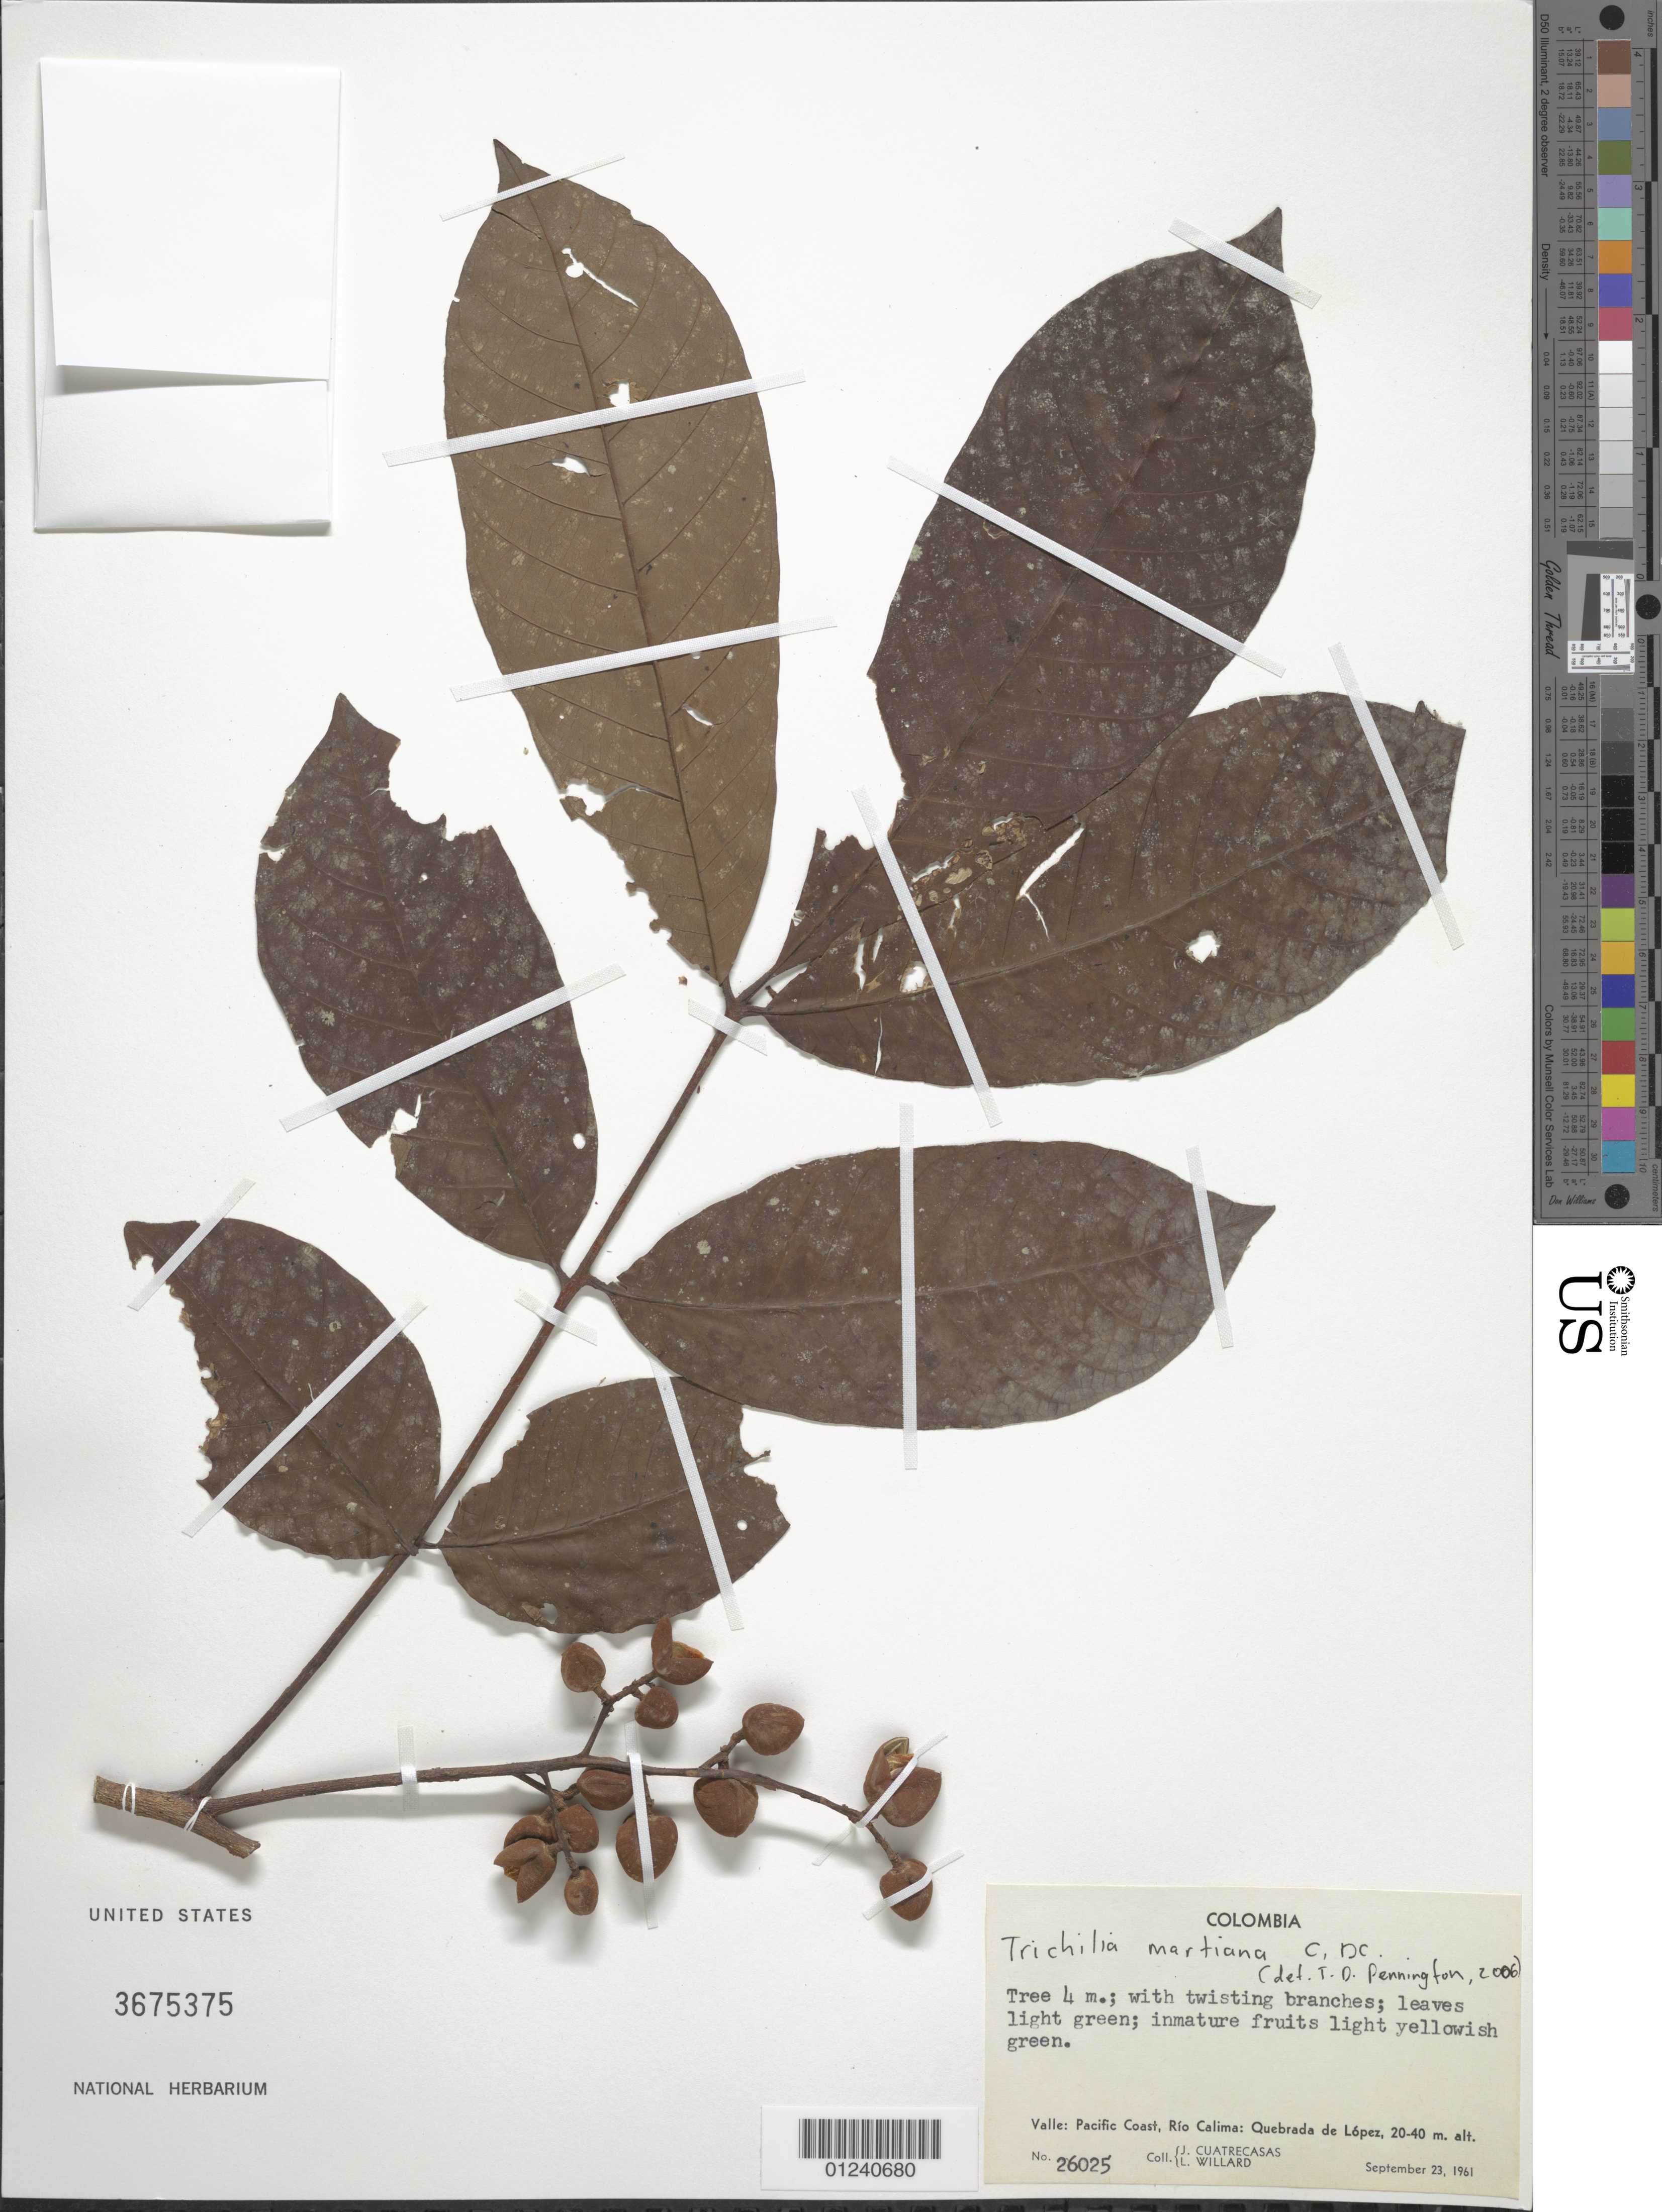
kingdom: Plantae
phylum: Tracheophyta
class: Magnoliopsida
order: Sapindales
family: Meliaceae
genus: Trichilia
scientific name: Trichilia martiana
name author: C. DC.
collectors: J. Cuatrecasas & L. Willard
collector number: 26025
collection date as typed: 23 Sep 1961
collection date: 1961-09-23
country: Colombia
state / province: Valle del Cauca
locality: Pacific Coast, Río Calima: Quebrada de López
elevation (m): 20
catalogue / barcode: US 3675375